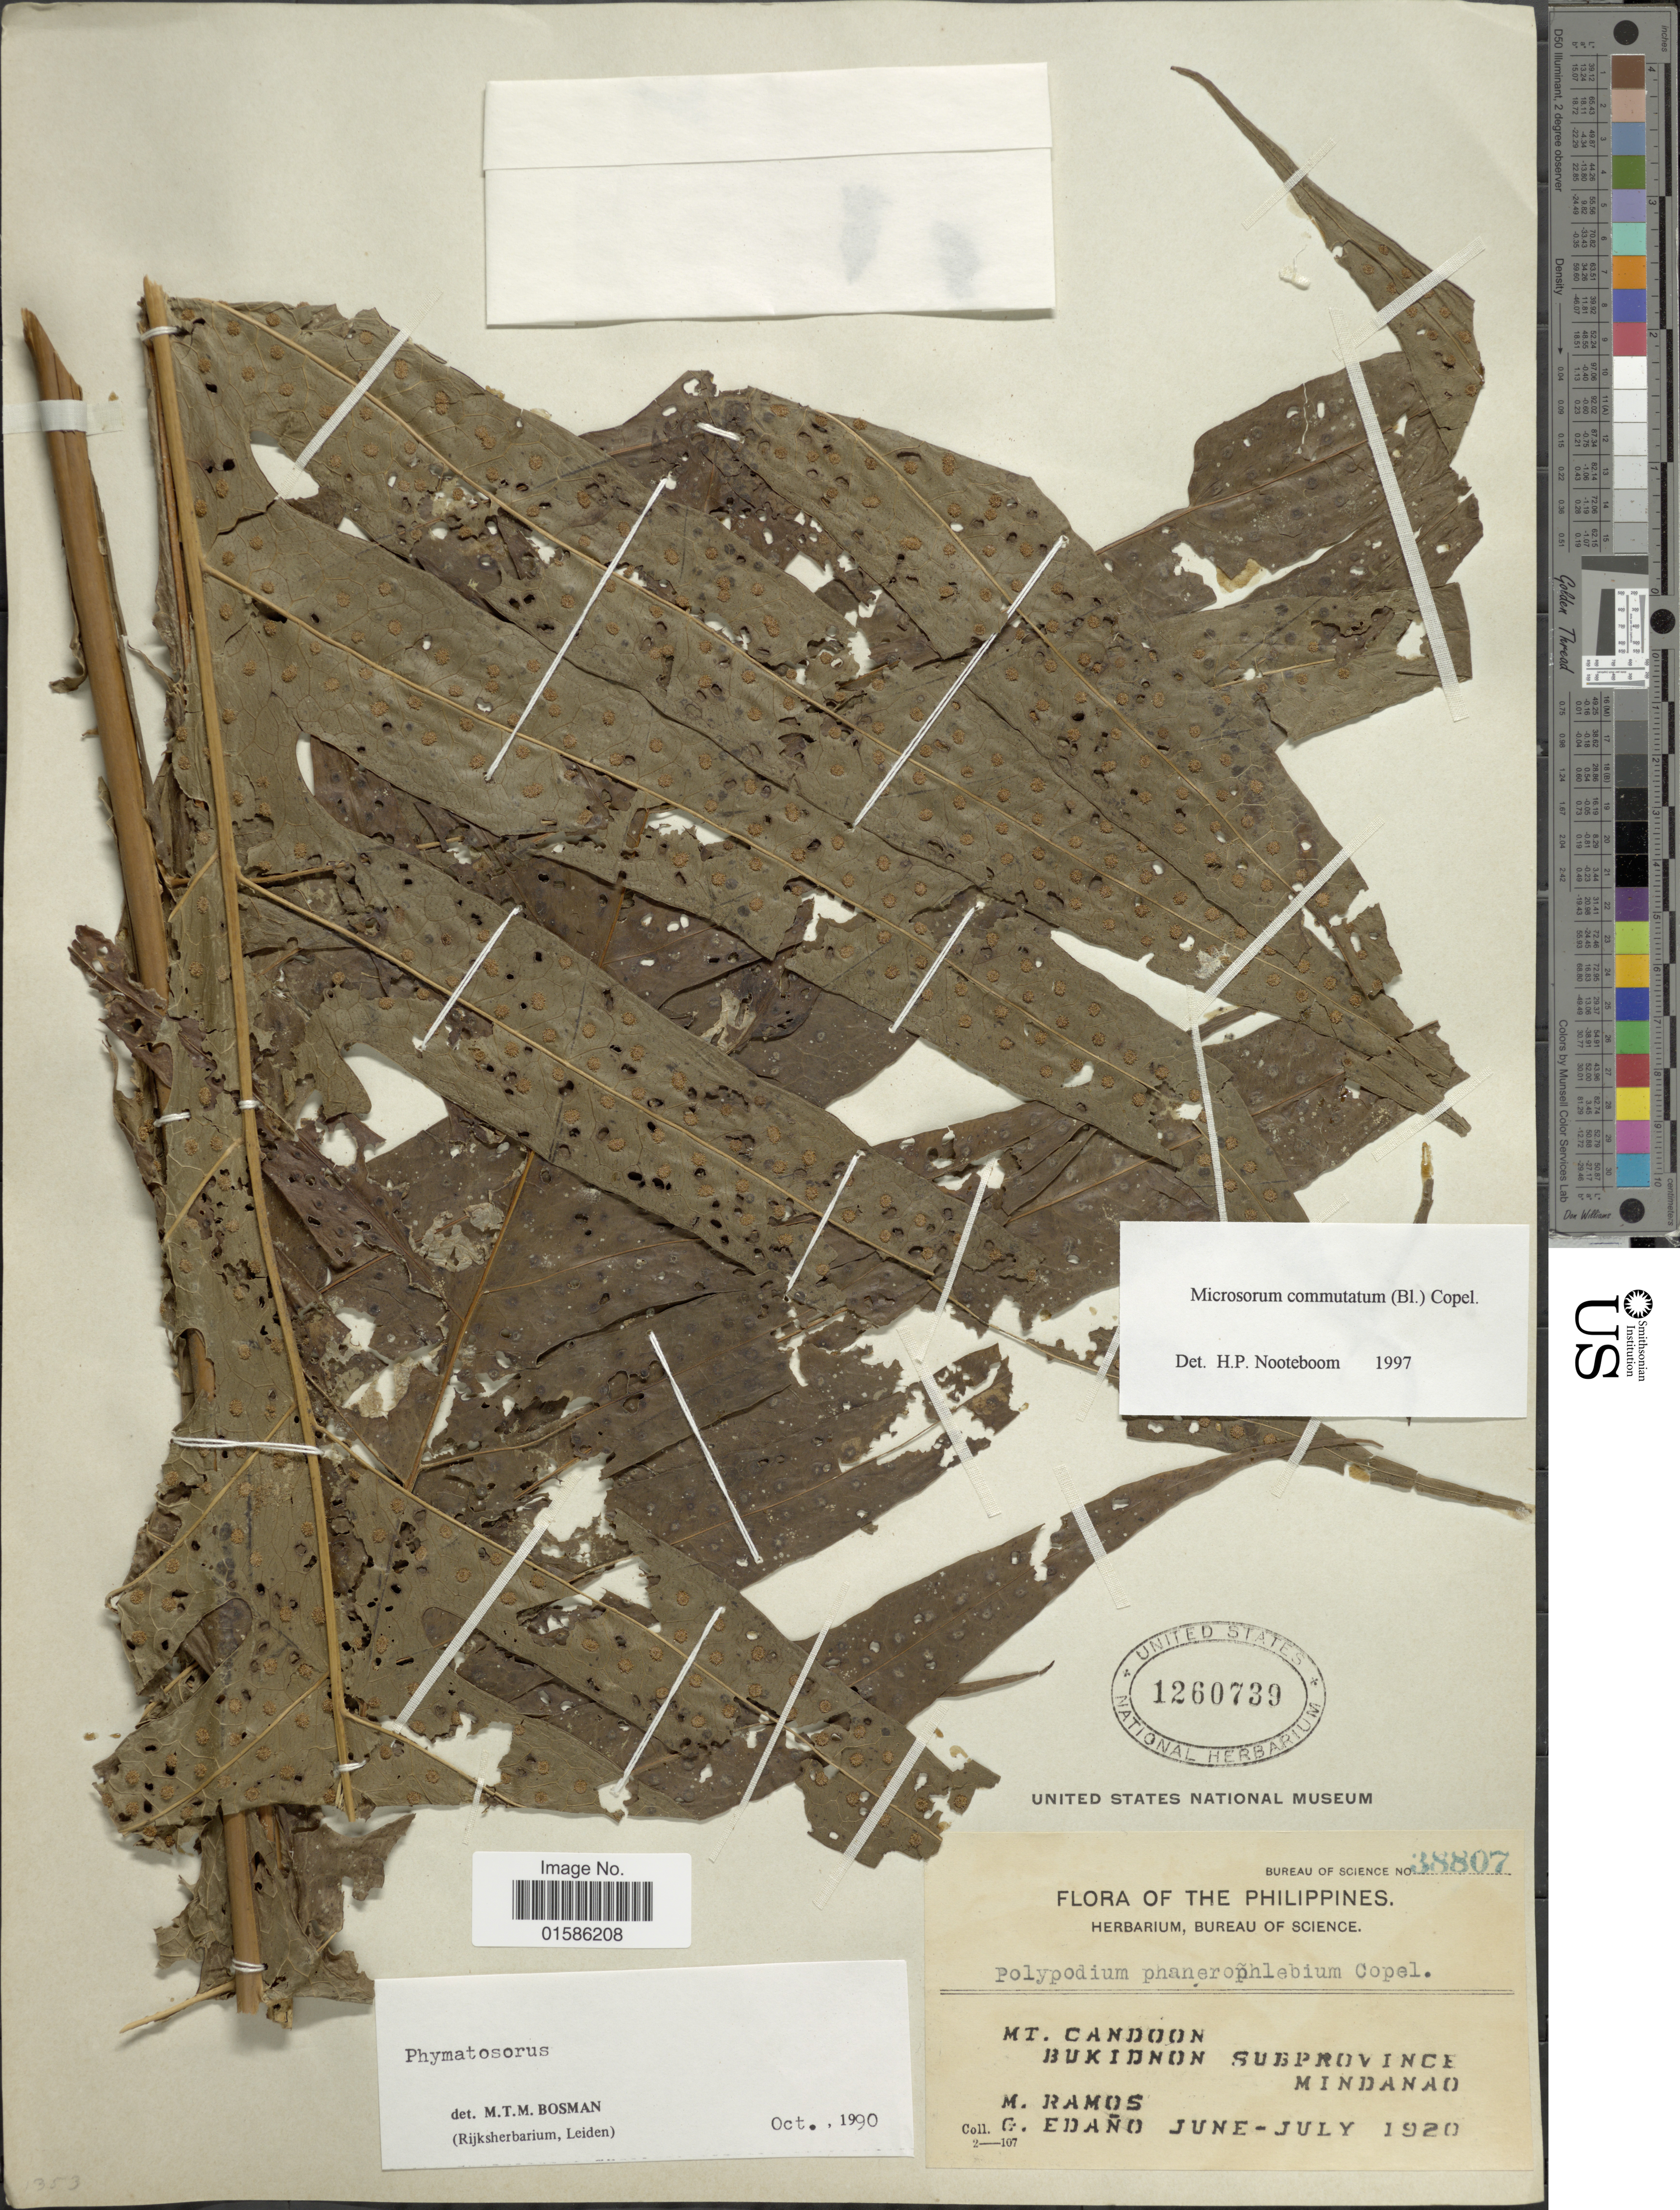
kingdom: Plantae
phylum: Tracheophyta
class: Polypodiopsida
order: Polypodiales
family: Polypodiaceae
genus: Microsorum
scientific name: Microsorum commutatum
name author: (Blume) Copel.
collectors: M. Ramos & G. Edaño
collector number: Bureau of Science 38807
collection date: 1920-06/1920-07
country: Philippines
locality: Mt Candoon, Bukidnon Subprovince, Mindanao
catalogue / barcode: US 1260739